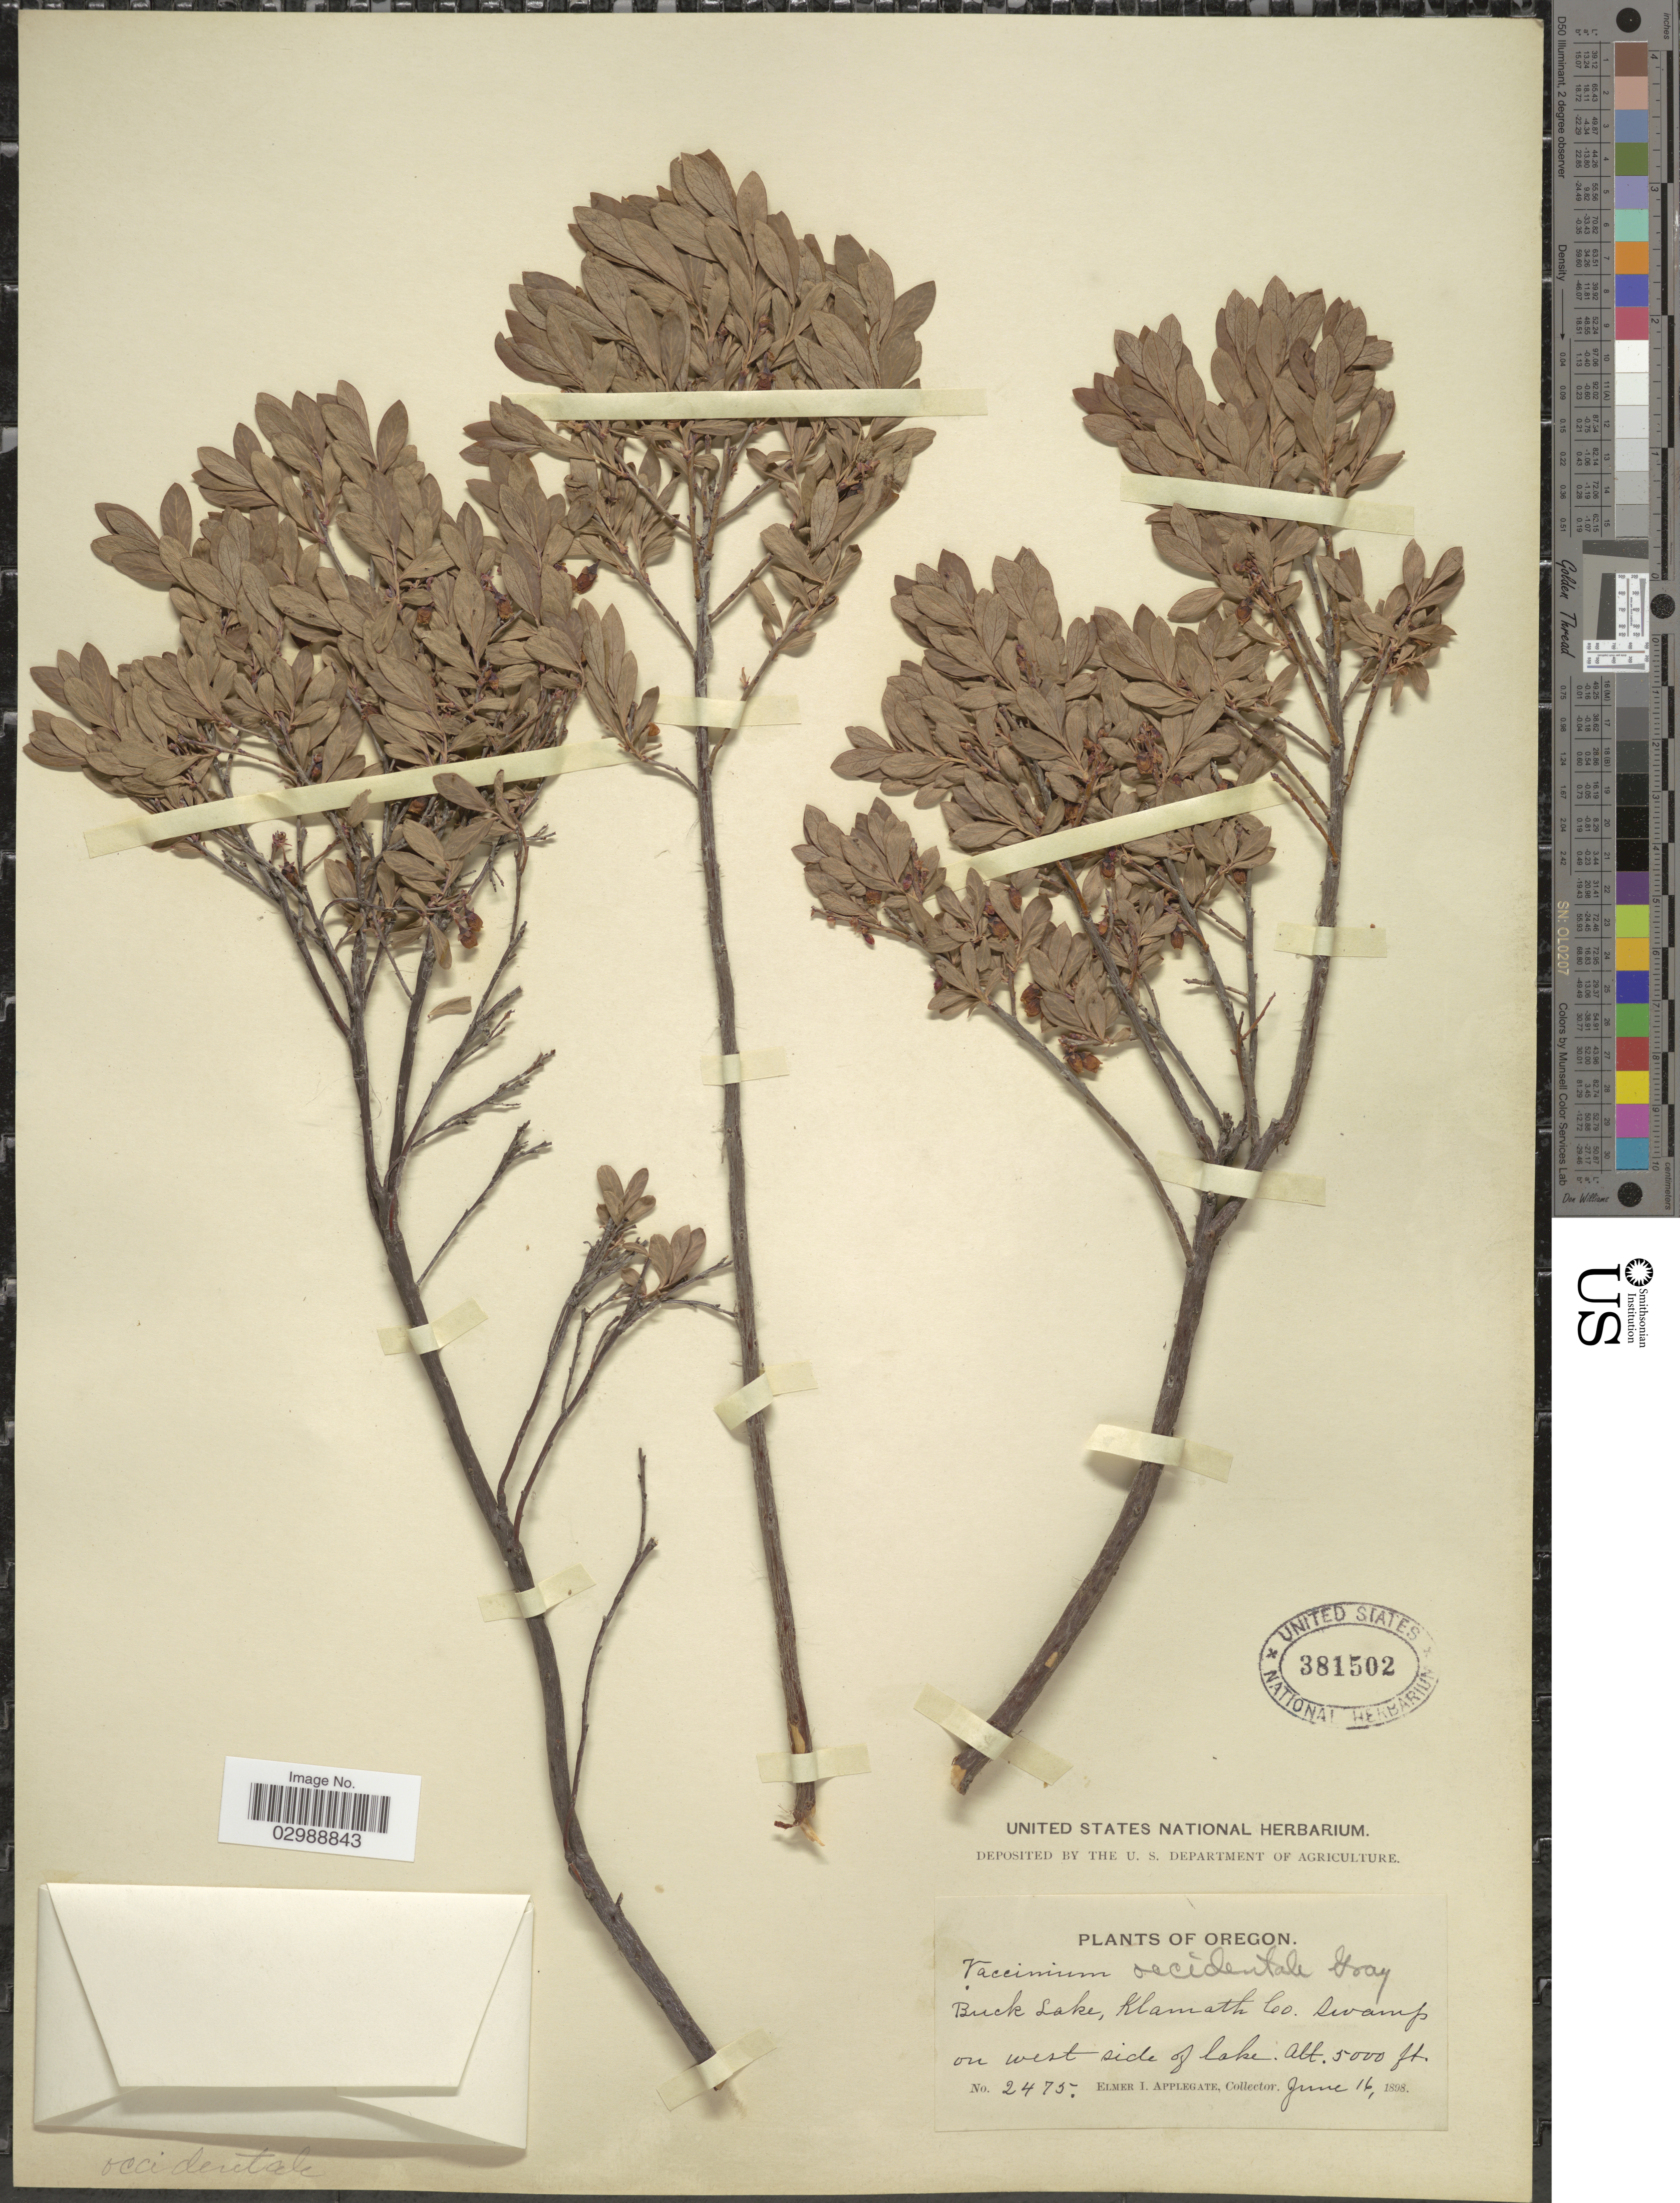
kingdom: Plantae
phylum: Tracheophyta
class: Magnoliopsida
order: Ericales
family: Ericaceae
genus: Vaccinium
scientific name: Vaccinium occidentale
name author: A. Gray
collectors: E. I. Applegate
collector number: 2475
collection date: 1898-06-16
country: United States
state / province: Oregon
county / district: Klamath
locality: Buck Lake, Klamath Co. On west side of lake.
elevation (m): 1524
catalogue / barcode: US 381502